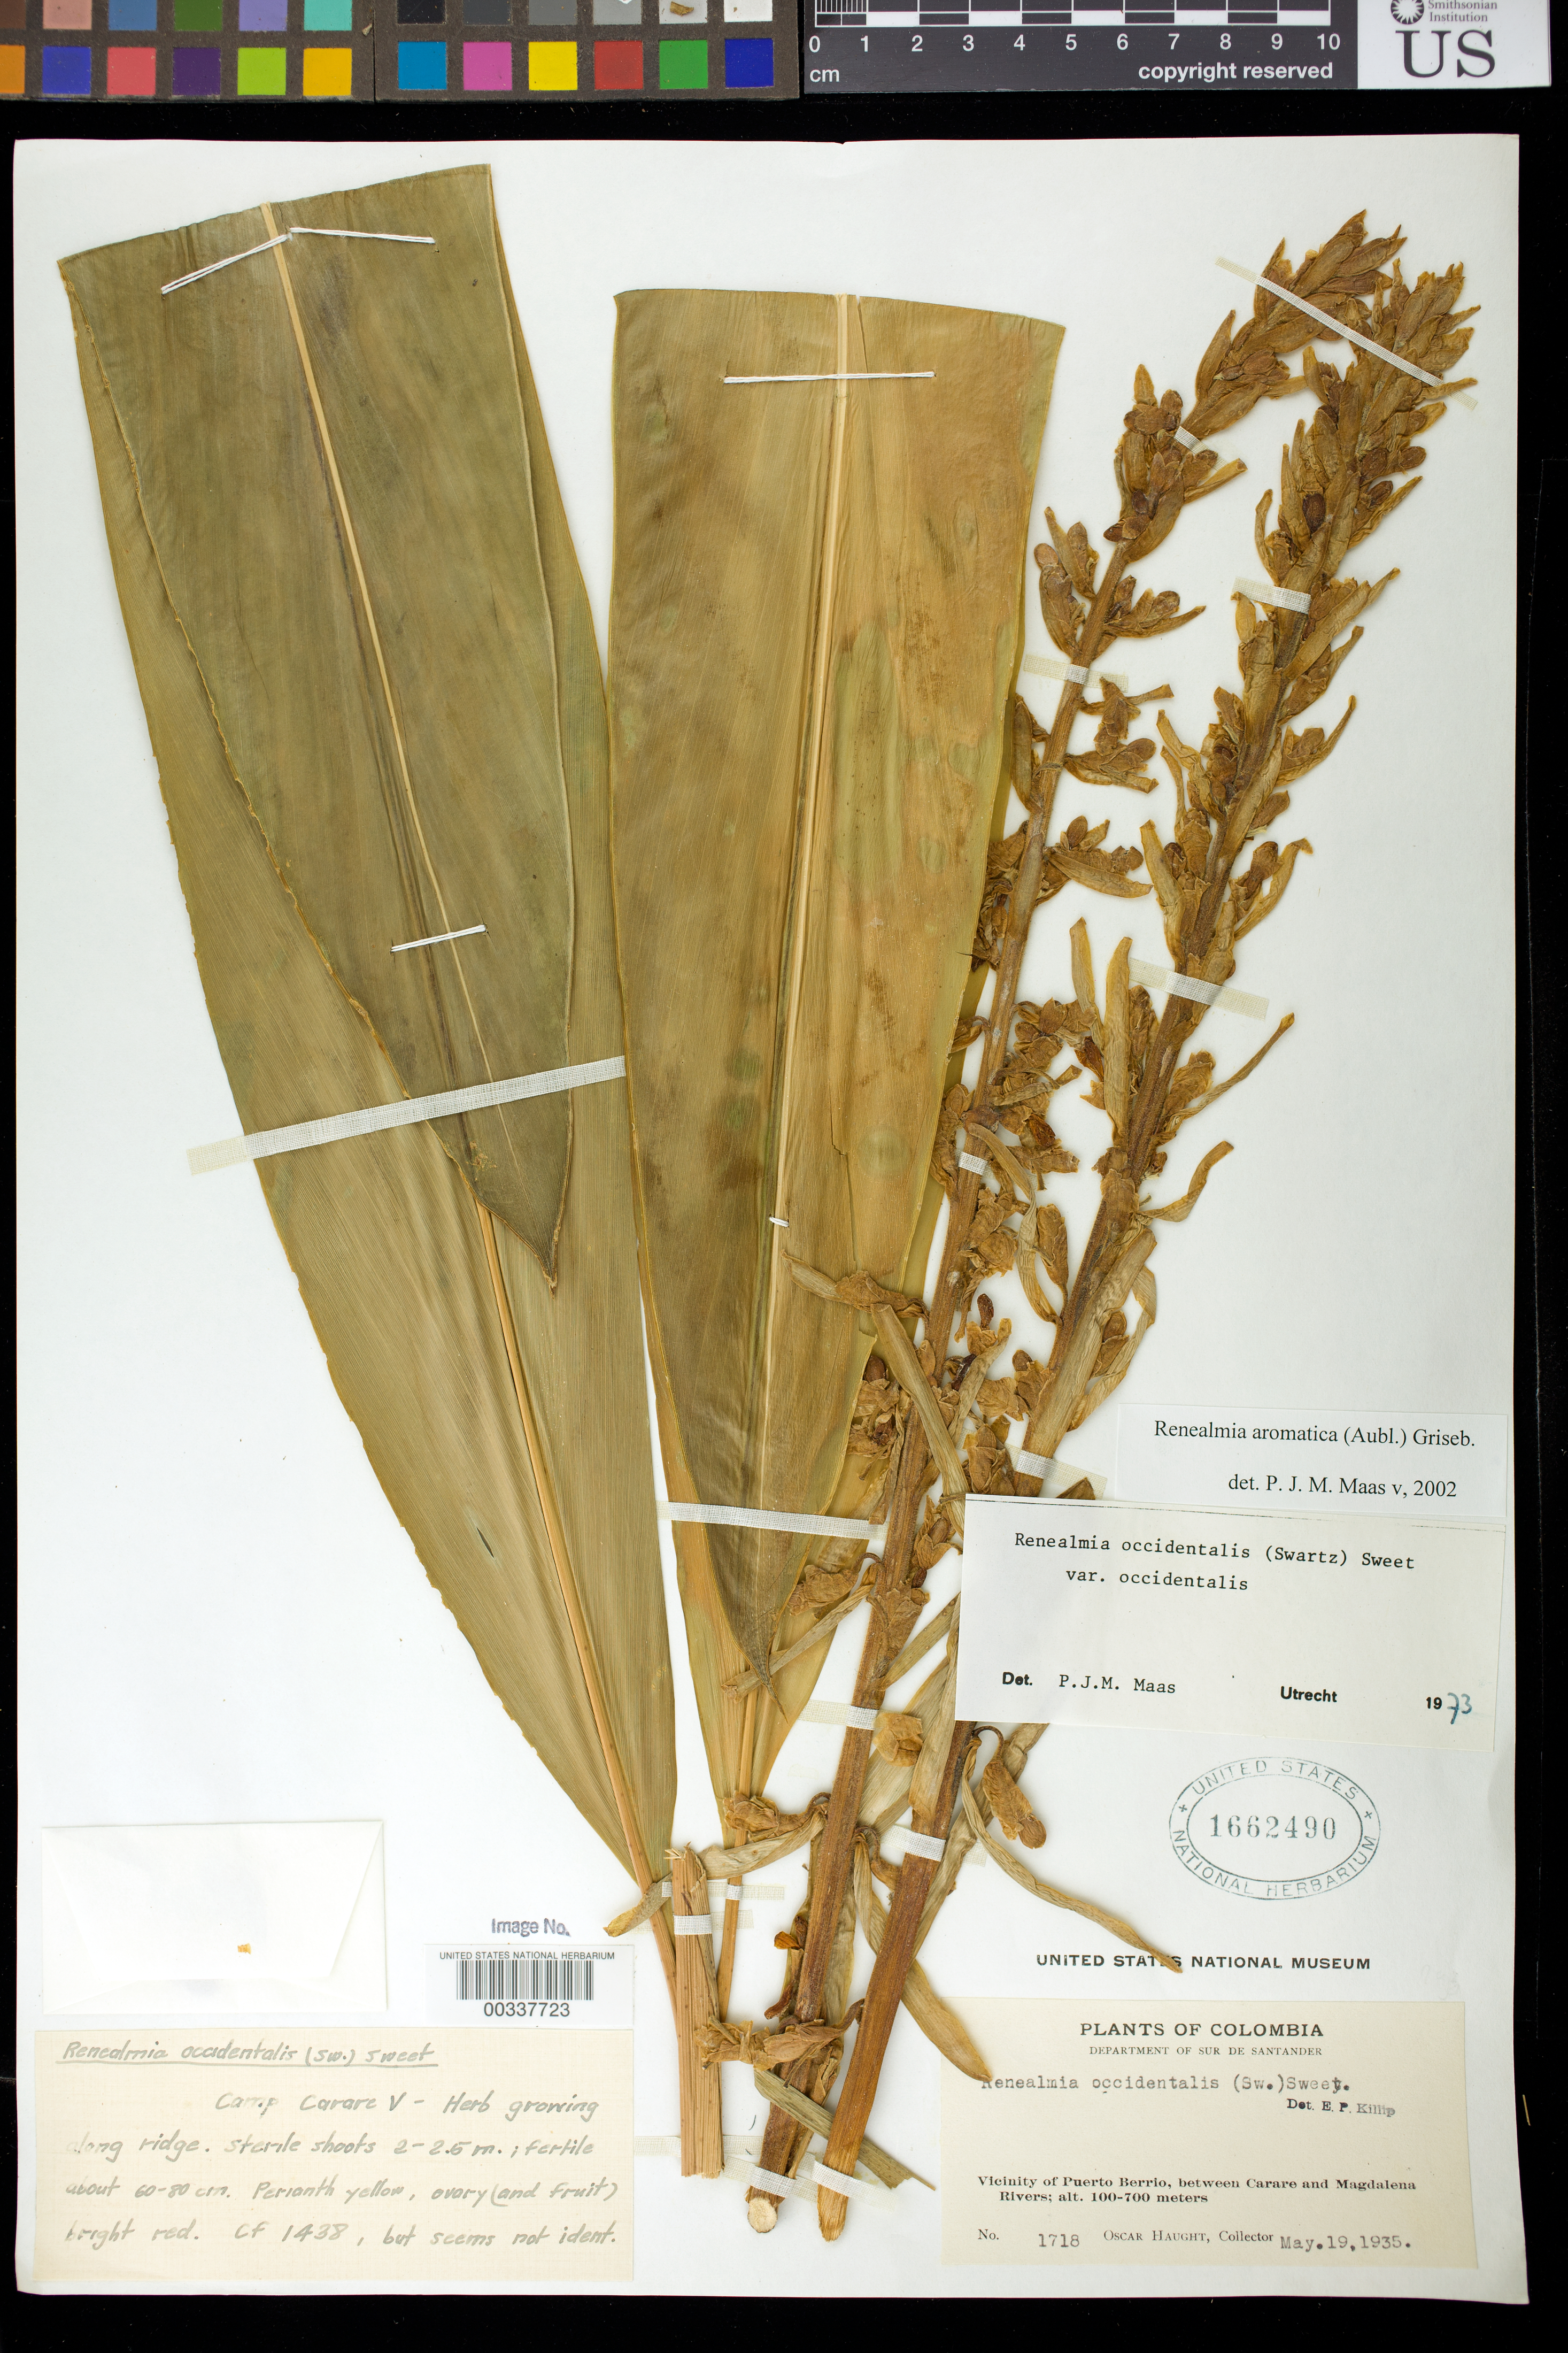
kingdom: Plantae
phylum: Tracheophyta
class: Liliopsida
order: Zingiberales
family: Zingiberaceae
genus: Renealmia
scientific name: Renealmia aromatica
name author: (Aubl.) Griseb.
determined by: Maas, Paul J. M.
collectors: O. L. Haught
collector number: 1718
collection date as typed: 19 May 1935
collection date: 1935-05-19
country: Colombia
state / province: Santander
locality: Camp Carare, vicinity of Puerto Berrio, between Carare and Magdalena Rivers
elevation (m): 100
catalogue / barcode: US 1662490